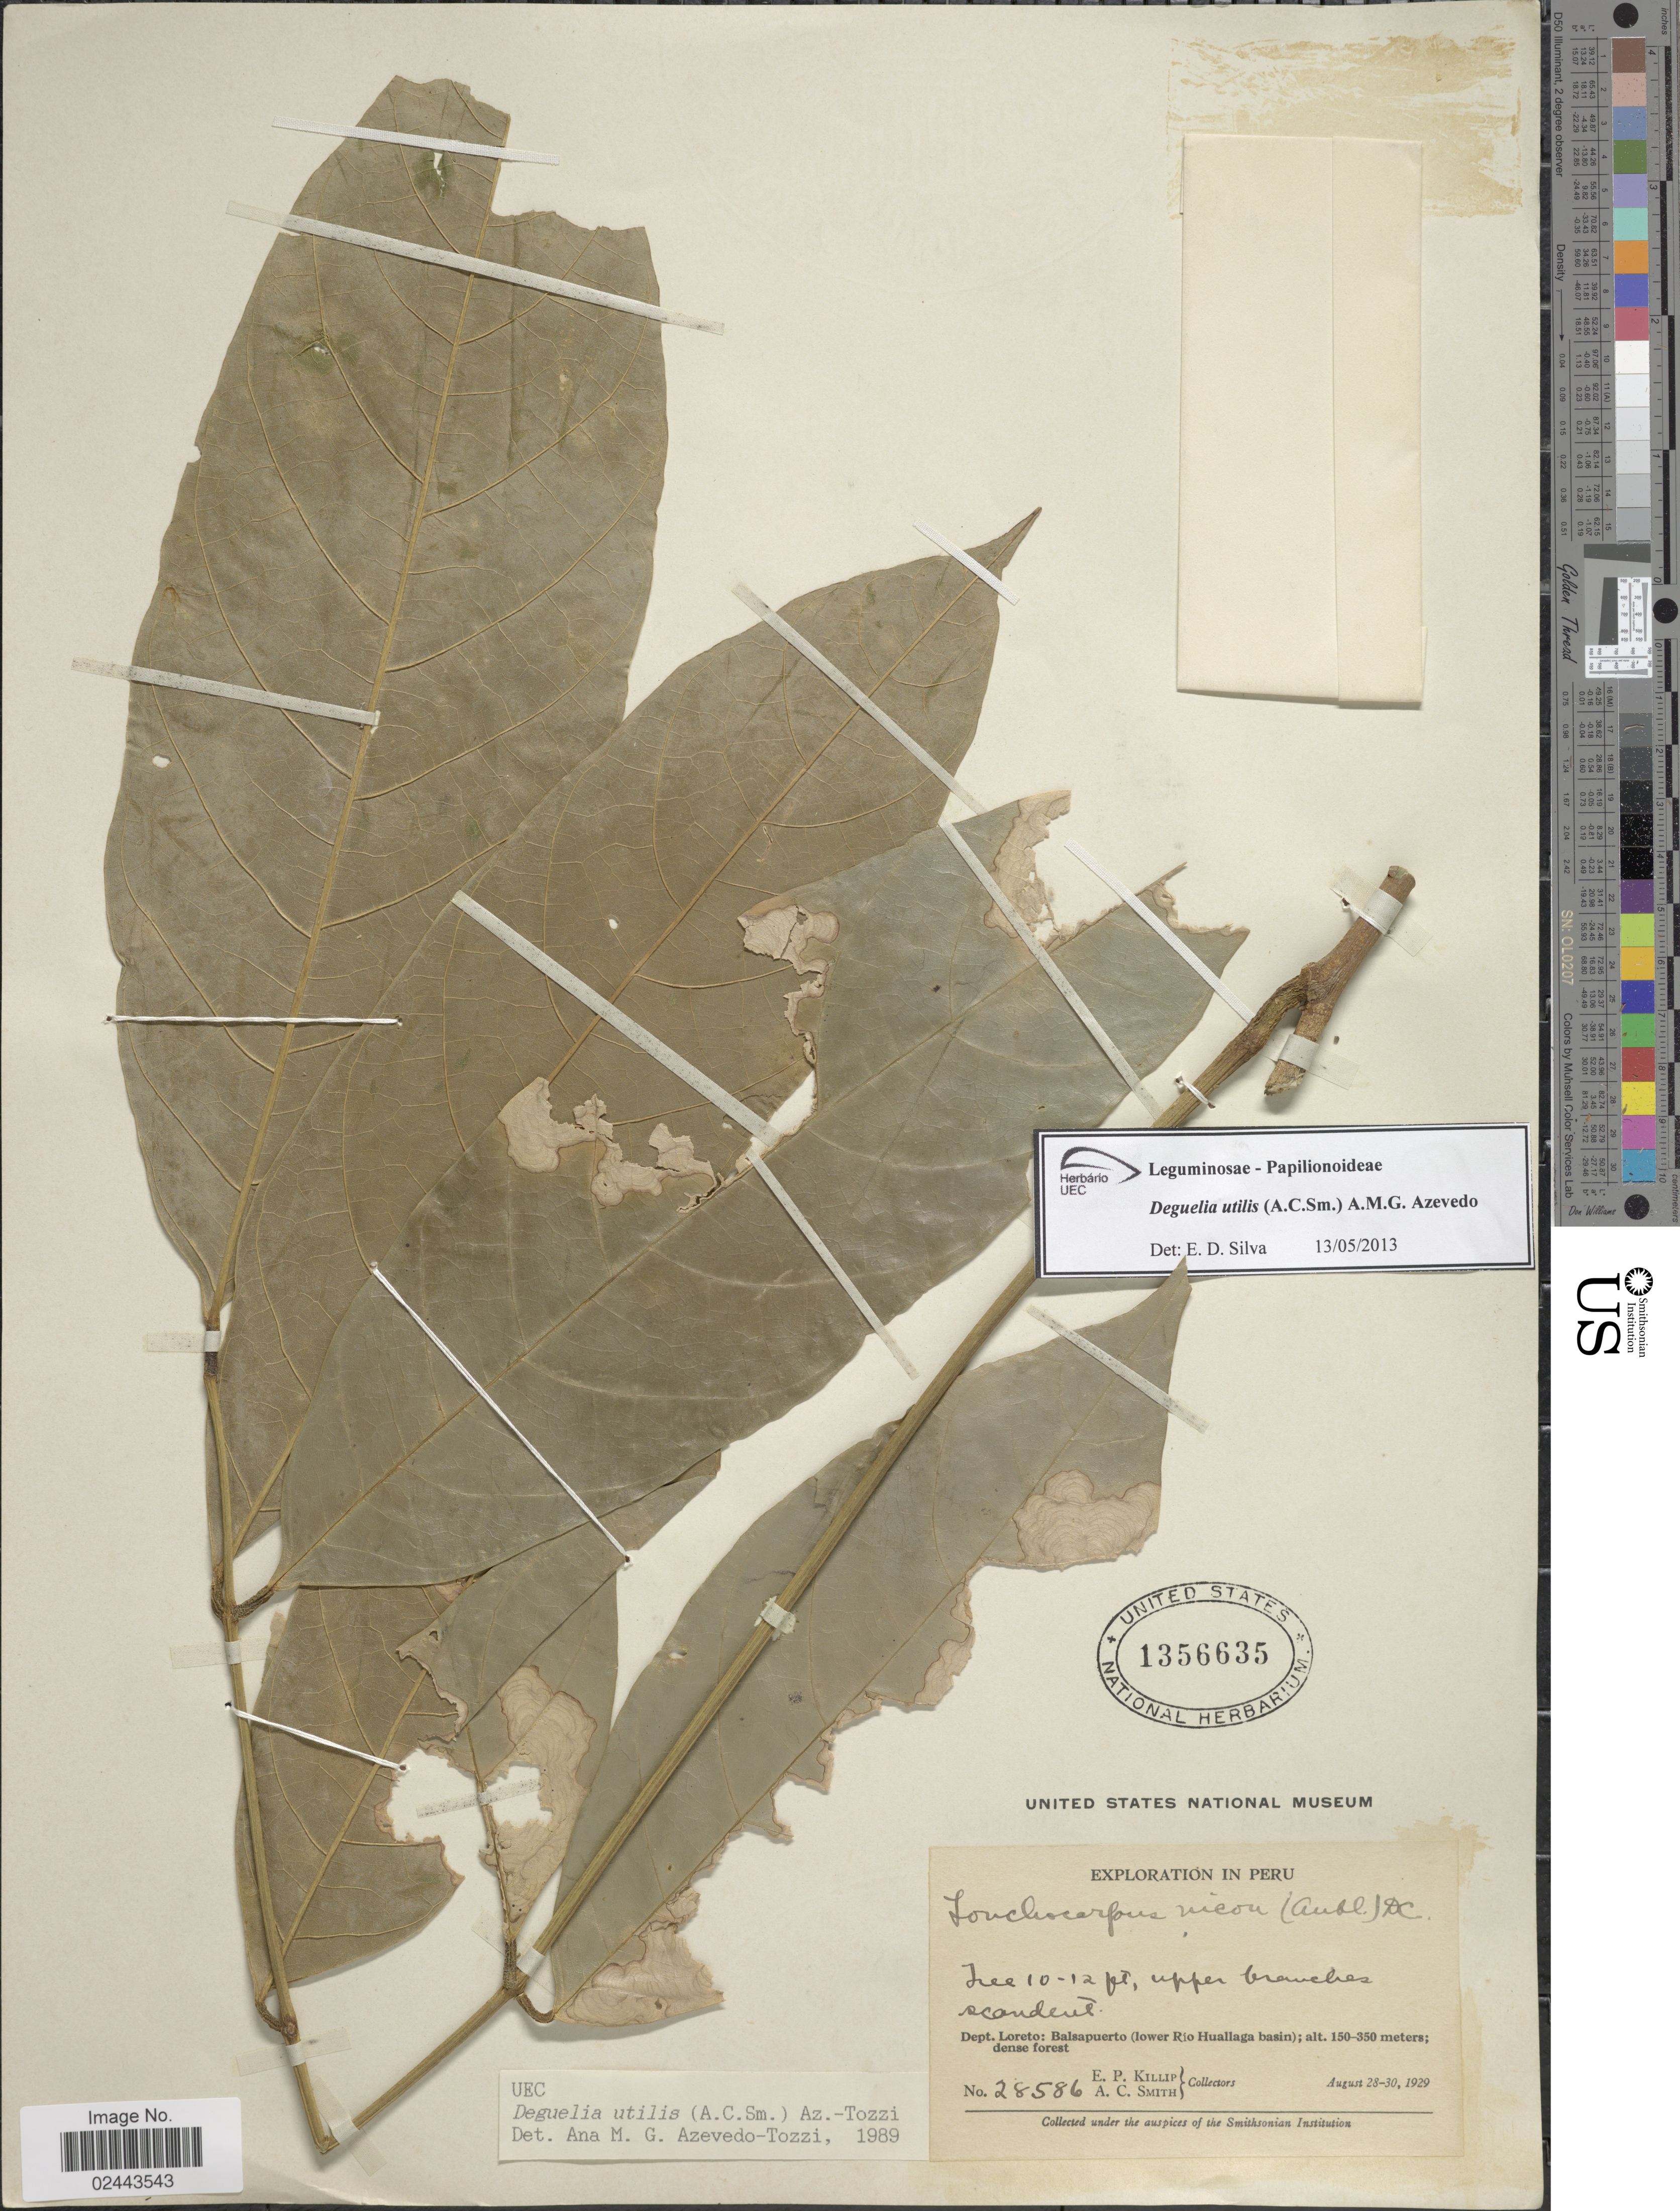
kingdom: Plantae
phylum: Tracheophyta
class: Magnoliopsida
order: Fabales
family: Fabaceae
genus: Deguelia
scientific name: Deguelia utilis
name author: (A.C. Sm.) A.M.G. Azevedo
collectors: E. P. Killip & A. C. Smith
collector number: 28586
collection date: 1929-08-28/1929-08-30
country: Peru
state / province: Loreto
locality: Balsapuerto (lower Rio Huallago basin); dense forest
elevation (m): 150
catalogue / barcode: US 1356635